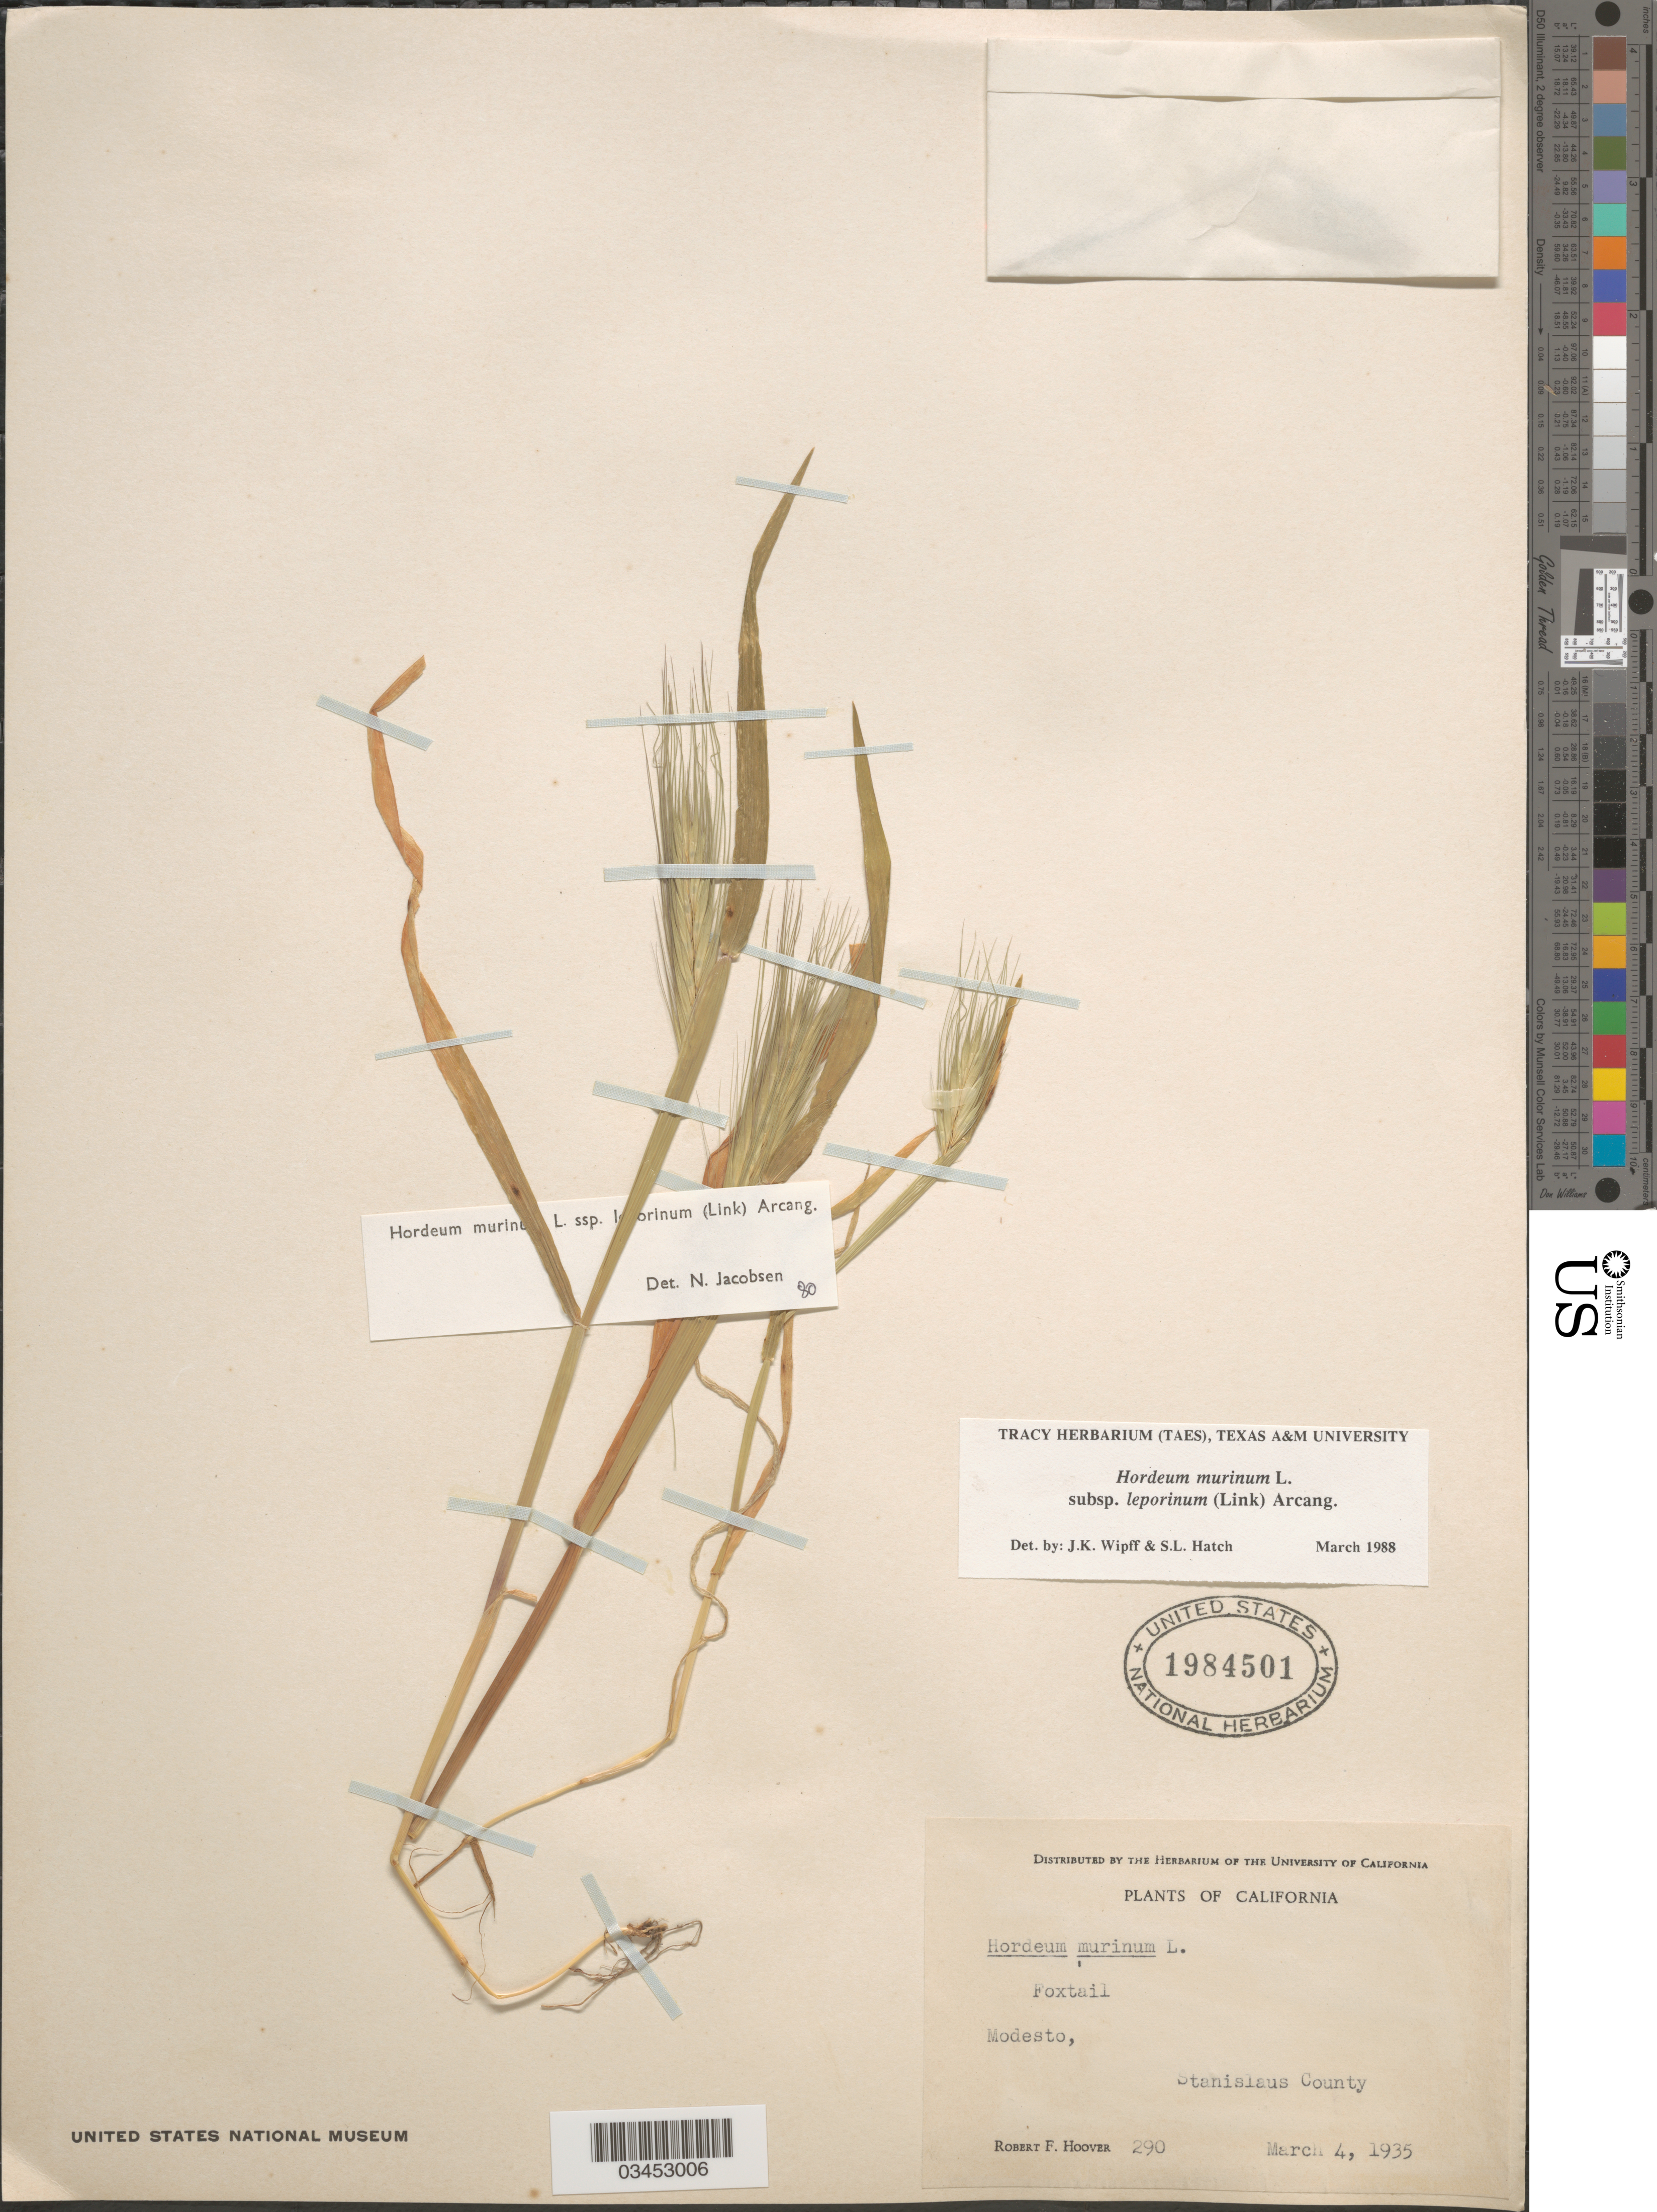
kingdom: Plantae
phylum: Tracheophyta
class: Liliopsida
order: Poales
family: Poaceae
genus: Hordeum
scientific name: Hordeum murinum subsp. leporinum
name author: (Link) Arcang.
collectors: R. F. Hoover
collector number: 290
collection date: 1935-03-04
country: United States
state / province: California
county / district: Stanislaus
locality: Foxtail. Modesto, Stanislaus County.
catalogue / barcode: US 1984501